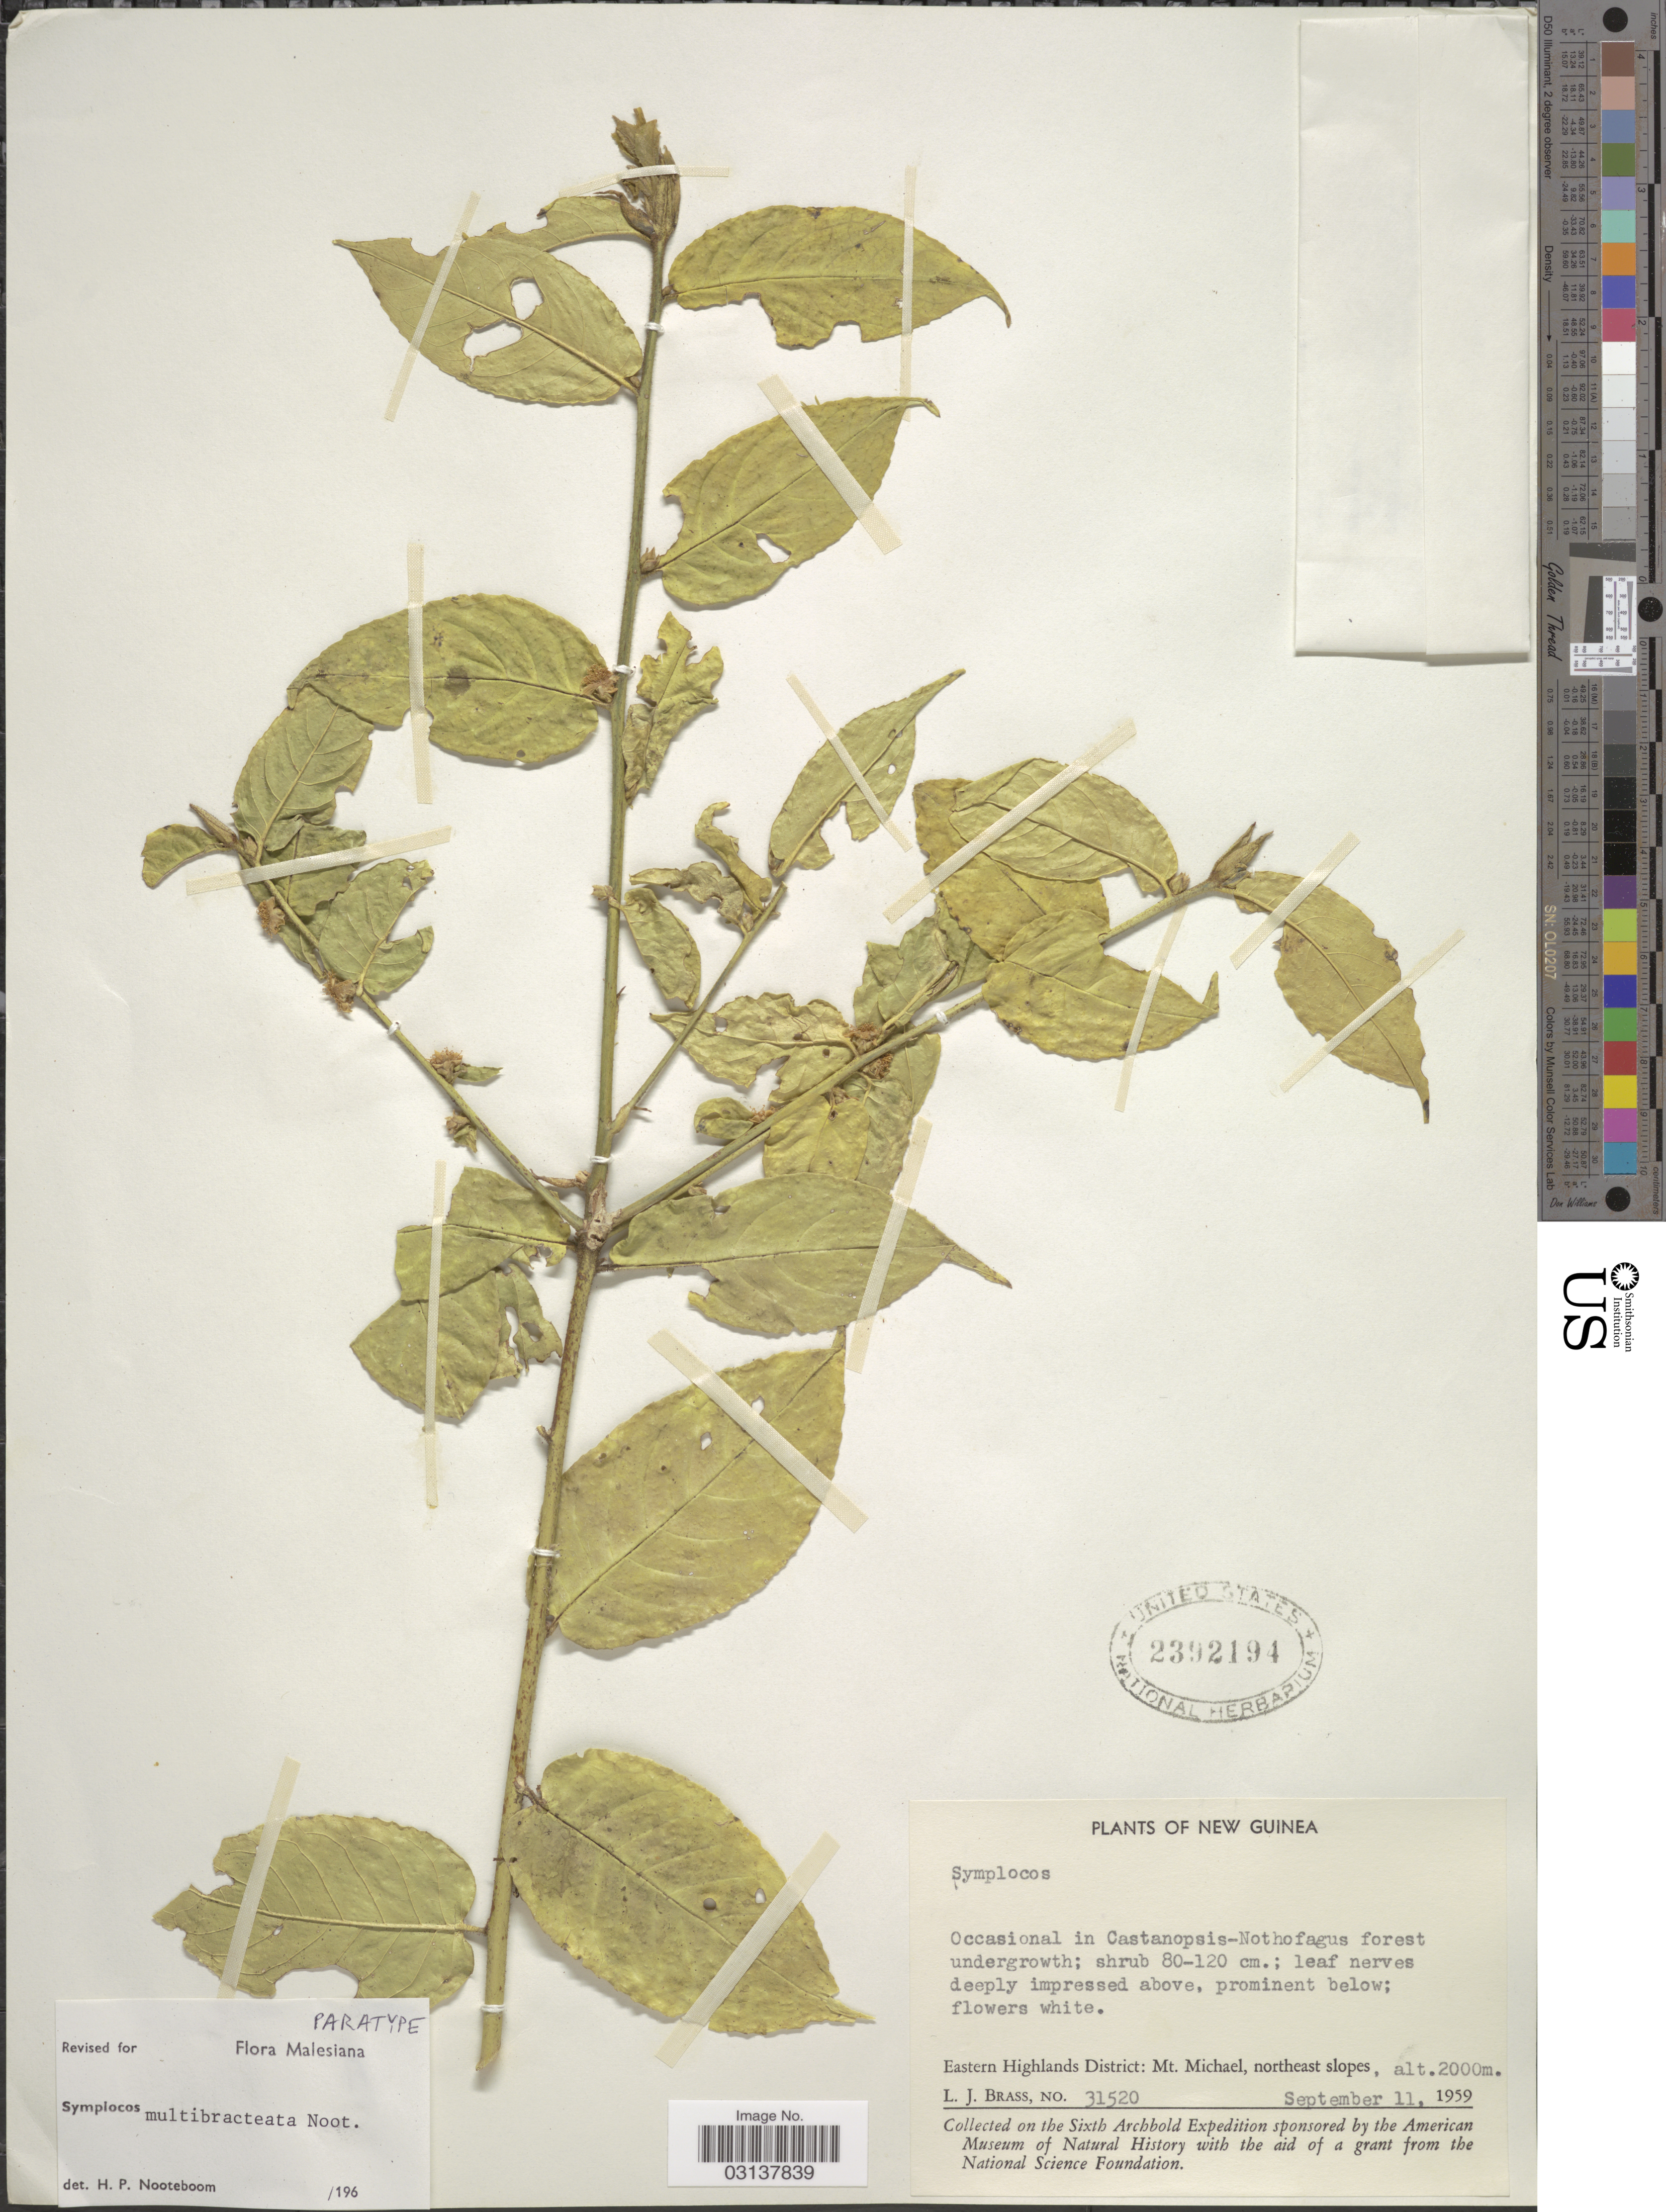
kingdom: Plantae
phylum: Tracheophyta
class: Magnoliopsida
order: Ericales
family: Symplocaceae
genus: Symplocos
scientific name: Symplocos multibracteata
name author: Noot.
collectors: L. J. Brass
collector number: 31520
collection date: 1959-09-11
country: Papua New Guinea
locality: New Guinea. Eastern Highlands District: Mt. Michael, northeast slopes.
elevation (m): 2000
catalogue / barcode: US 2392194